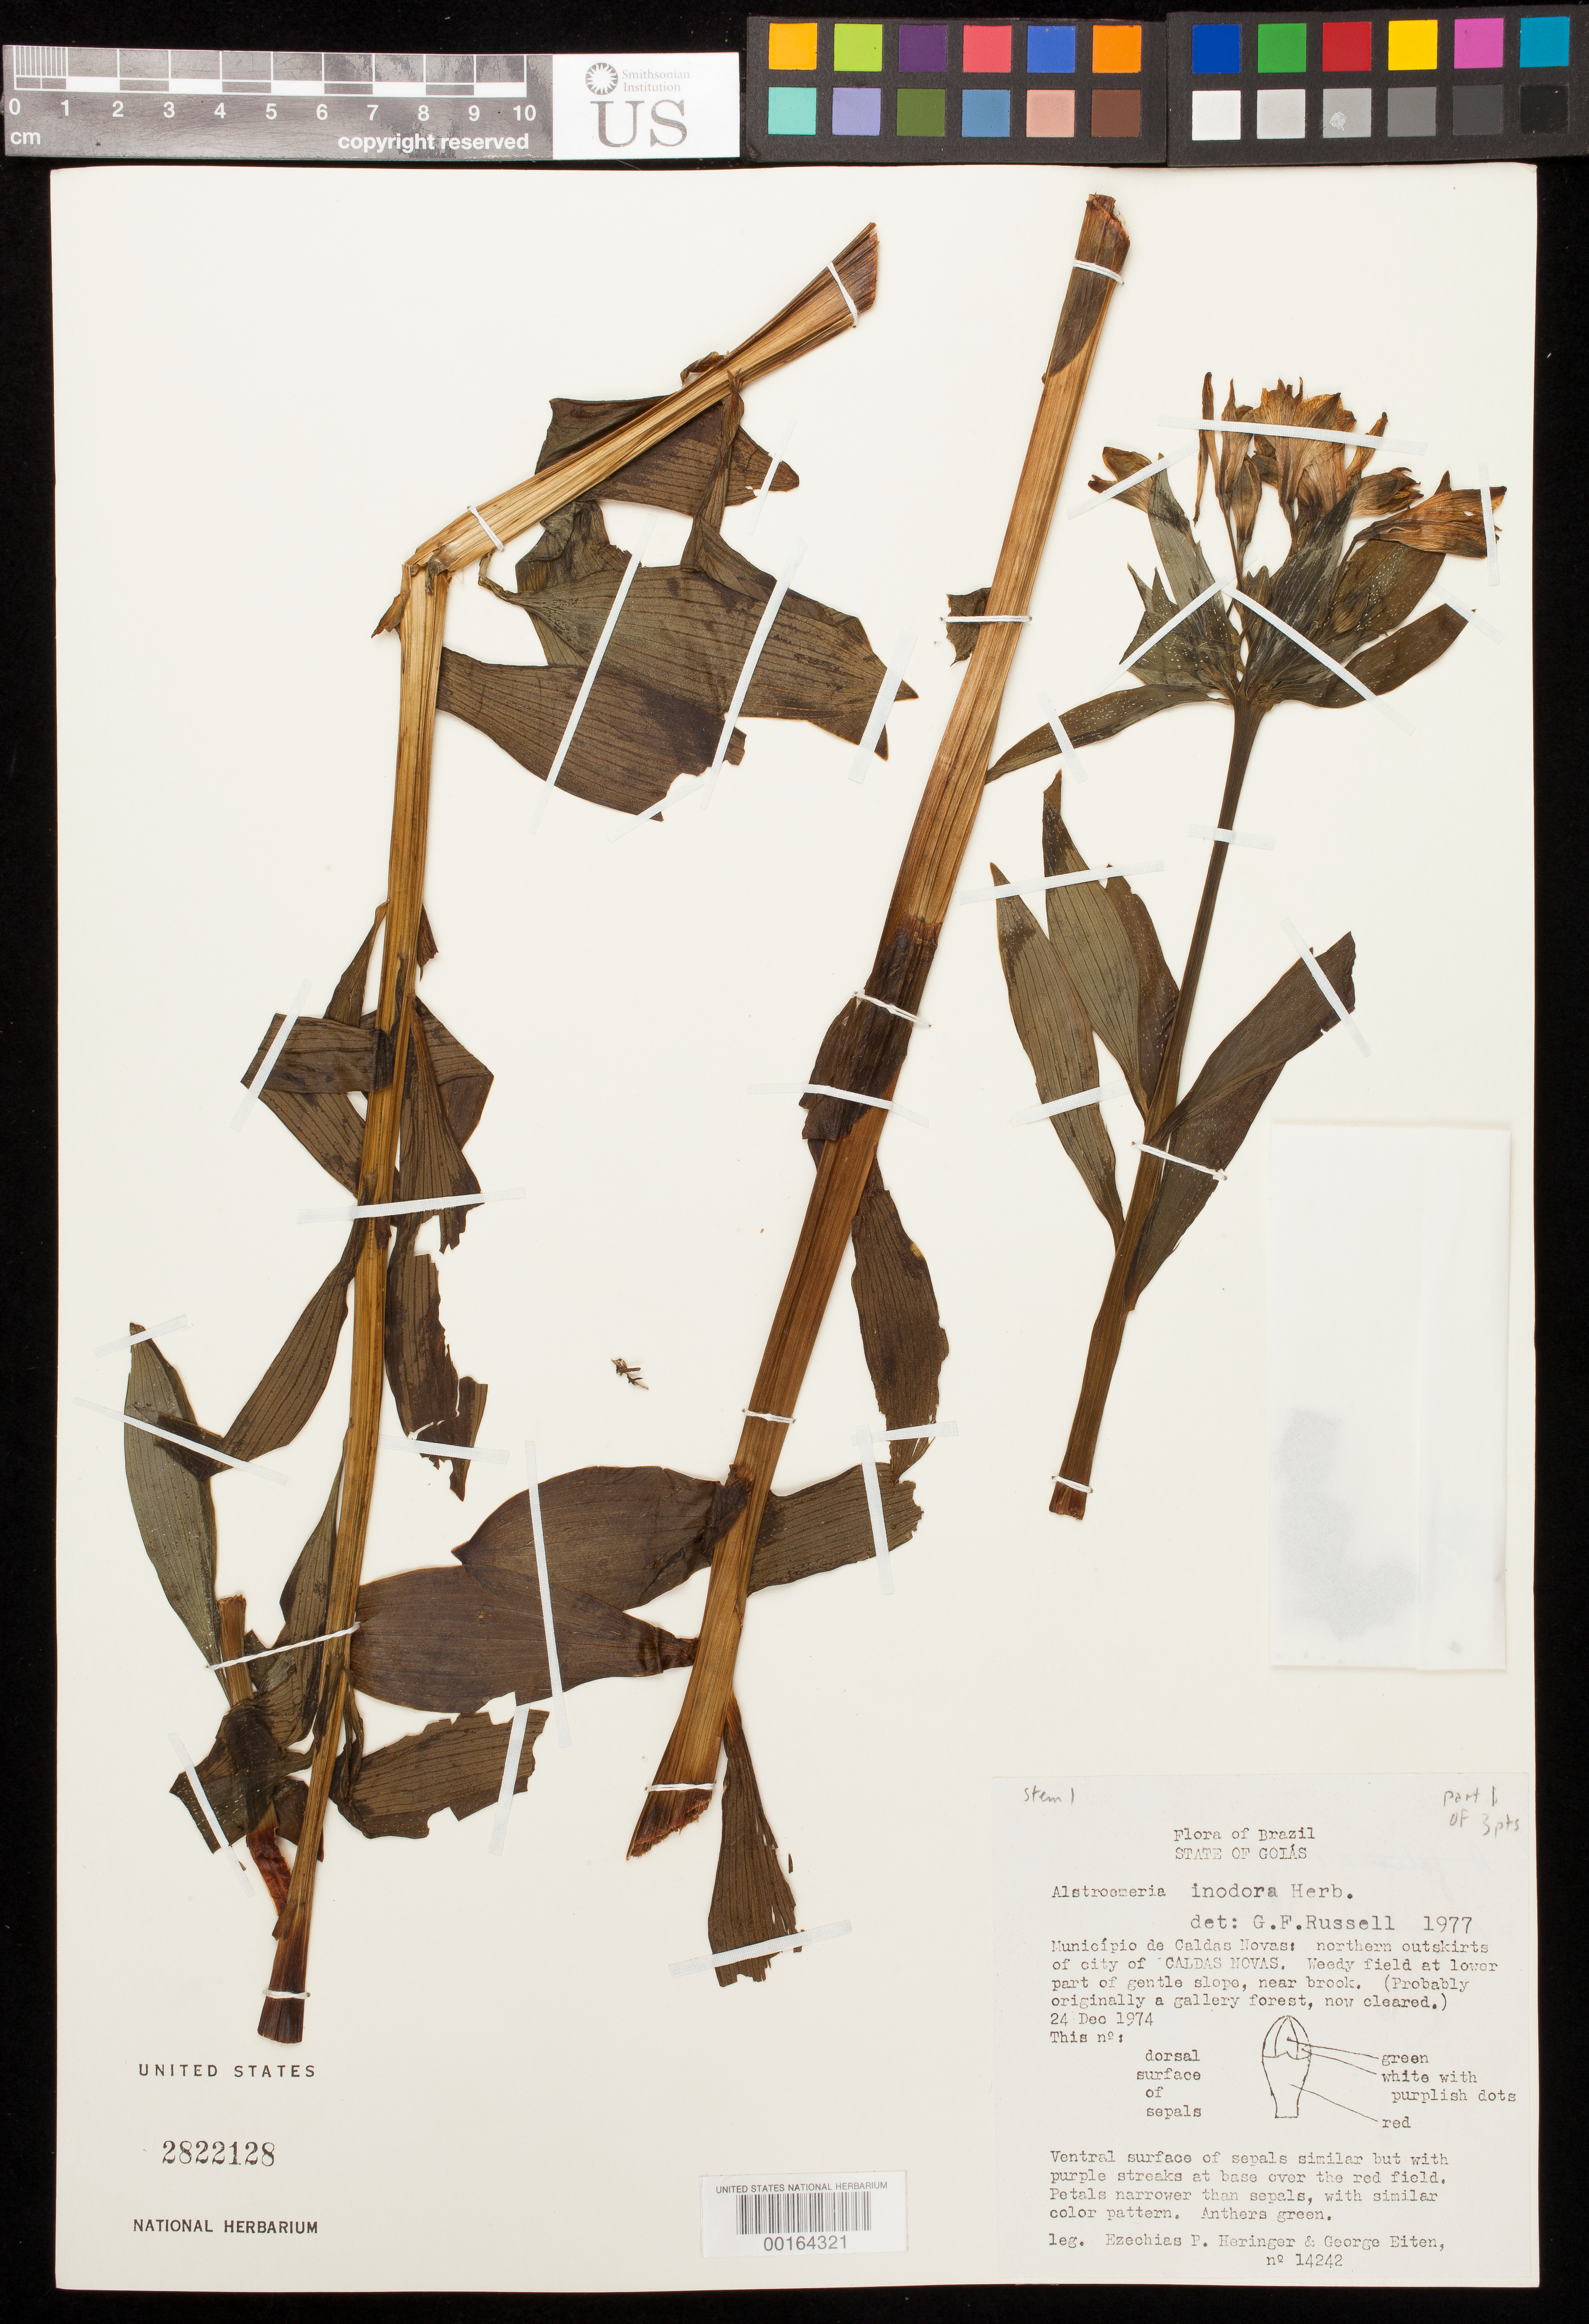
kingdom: Plantae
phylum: Tracheophyta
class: Liliopsida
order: Liliales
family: Alstroemeriaceae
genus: Alstroemeria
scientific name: Alstroemeria inodora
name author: Herb.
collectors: E. P. Heringer & G. Eiten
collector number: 14242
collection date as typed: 24 Dec 1974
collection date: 1974-12-24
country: Brazil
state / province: Goiás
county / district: Caldas Novas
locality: Northern outskirts of city of caldas novas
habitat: Weedy field at lower part of gentle slope, near brook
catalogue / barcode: US 2822128